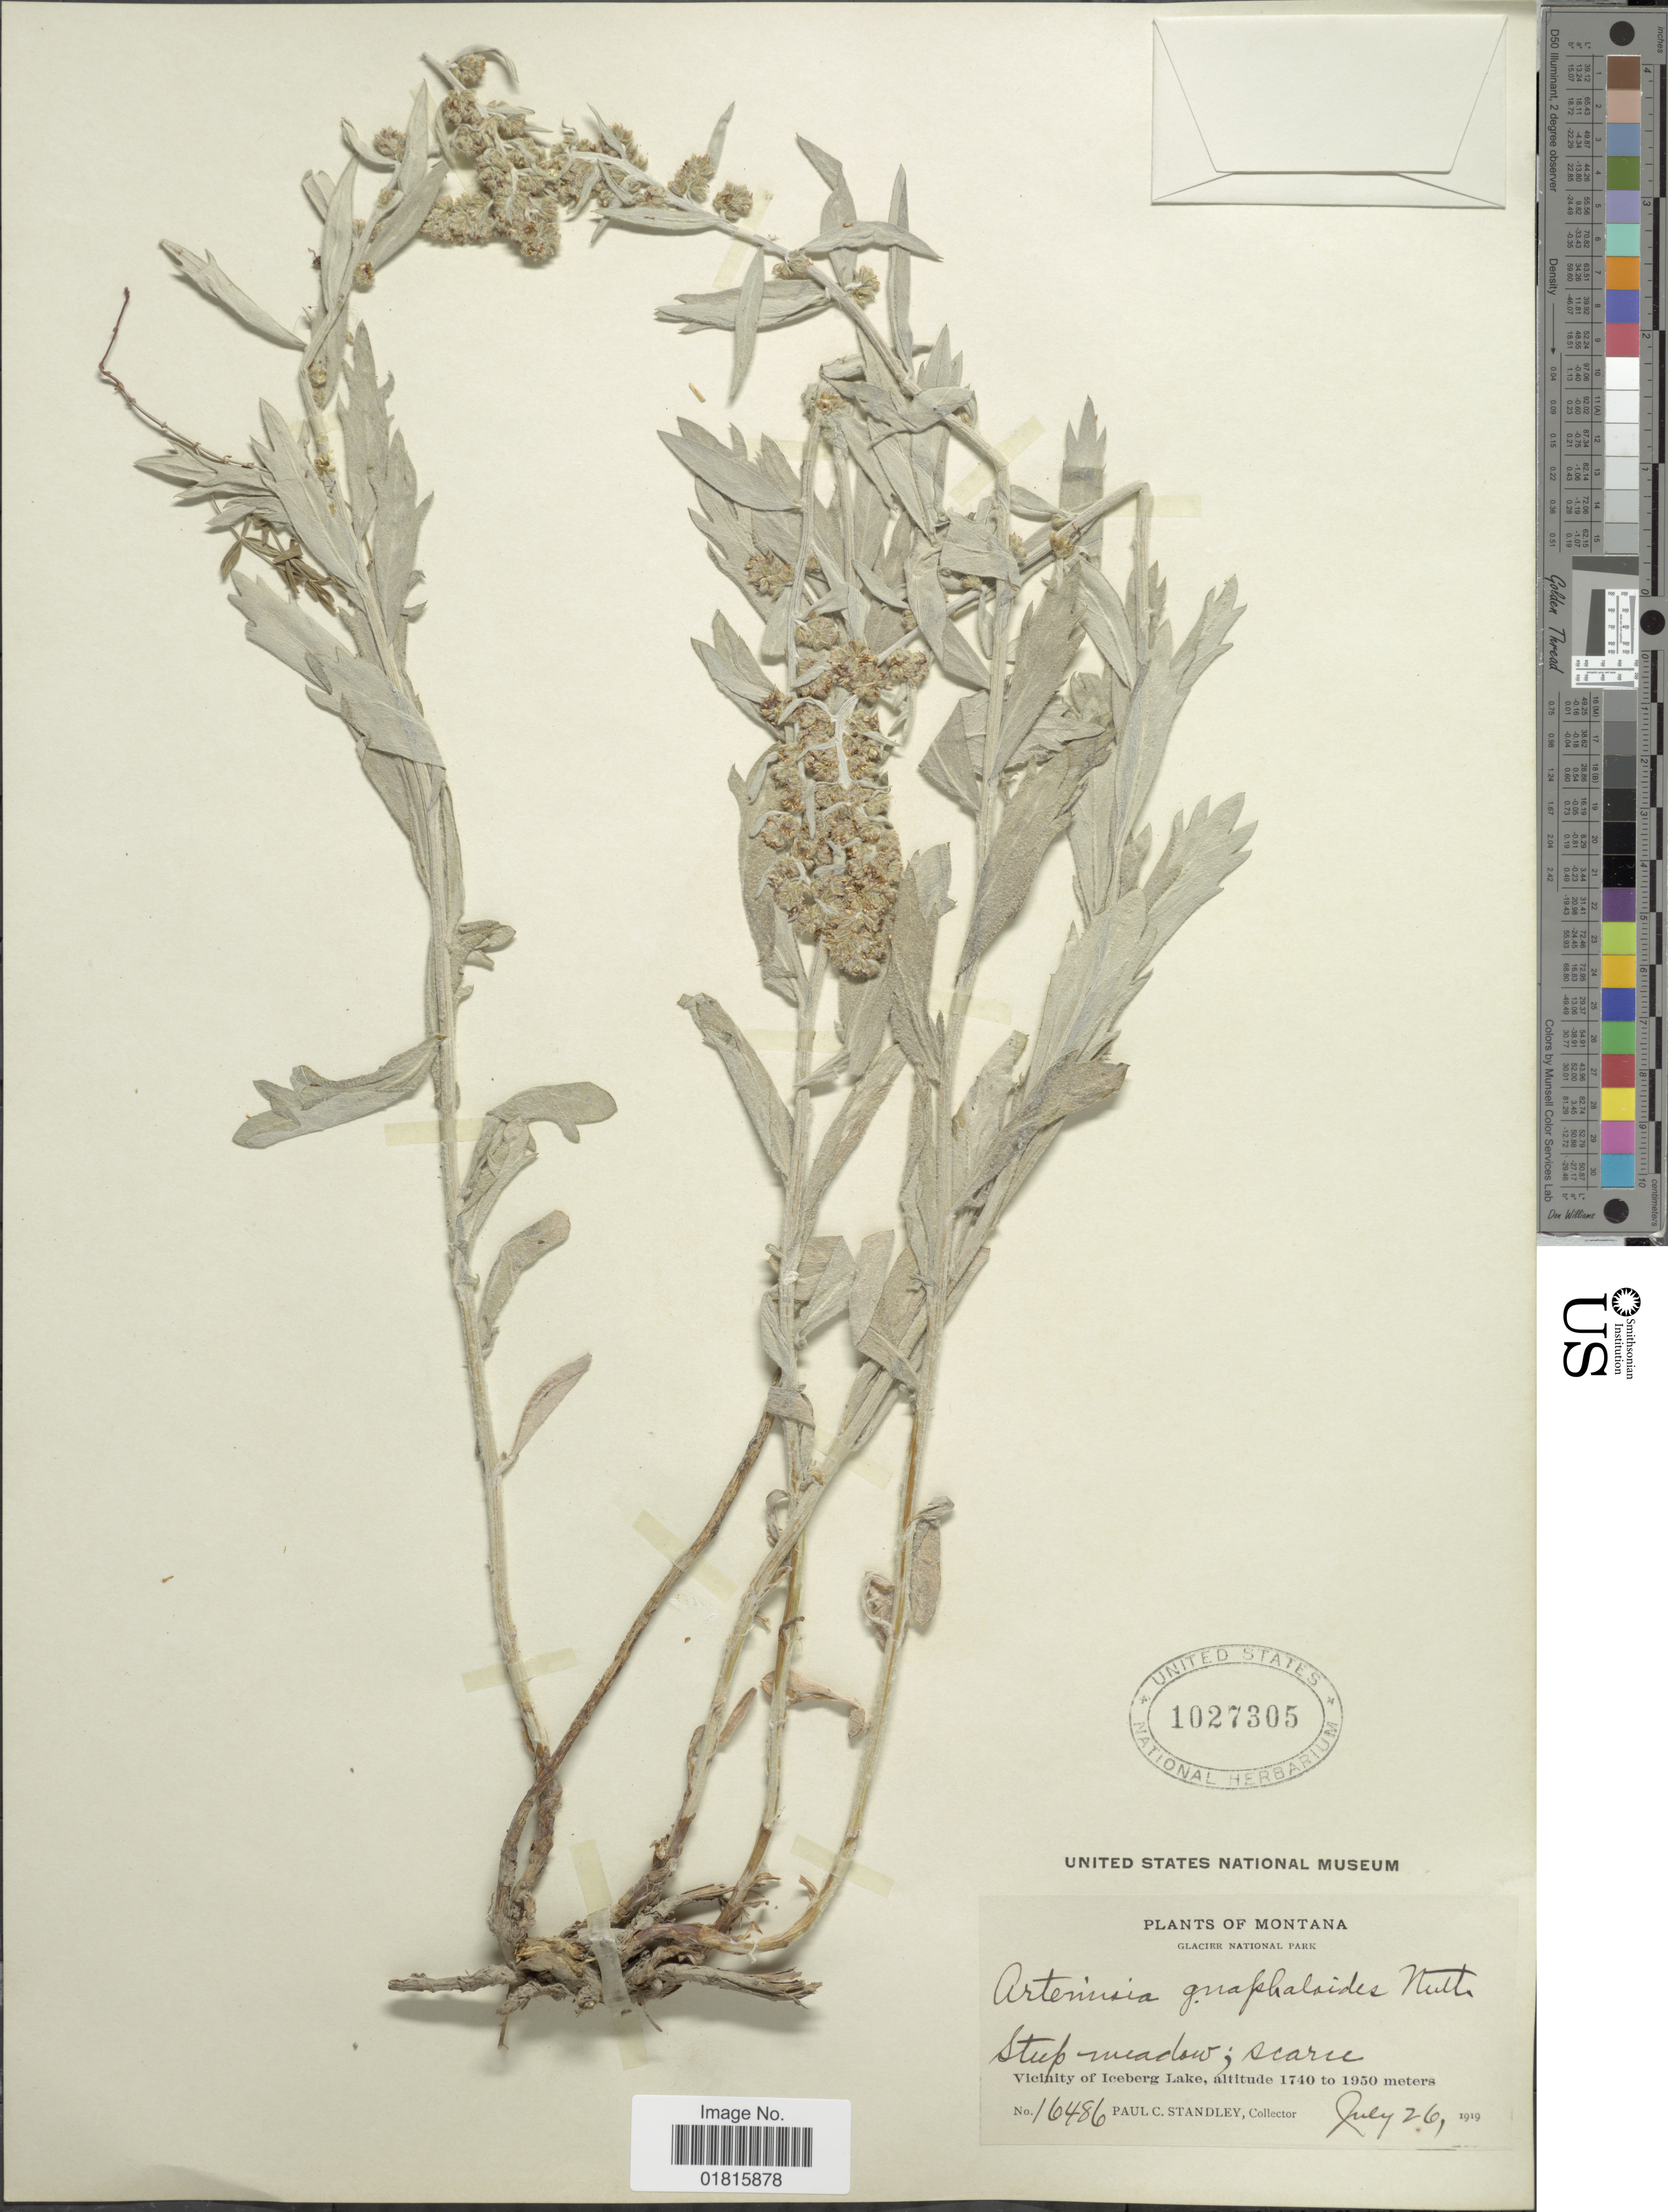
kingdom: Plantae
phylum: Tracheophyta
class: Magnoliopsida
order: Asterales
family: Asteraceae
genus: Artemisia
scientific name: Artemisia gnaphaloides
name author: Nutt.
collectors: P. C. Standley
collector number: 16486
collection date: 1919-07-26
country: United States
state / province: Montana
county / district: Glacier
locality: Glacier National Park, Vicinity of Iceberg Lake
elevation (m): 1740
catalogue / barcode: US 1027305